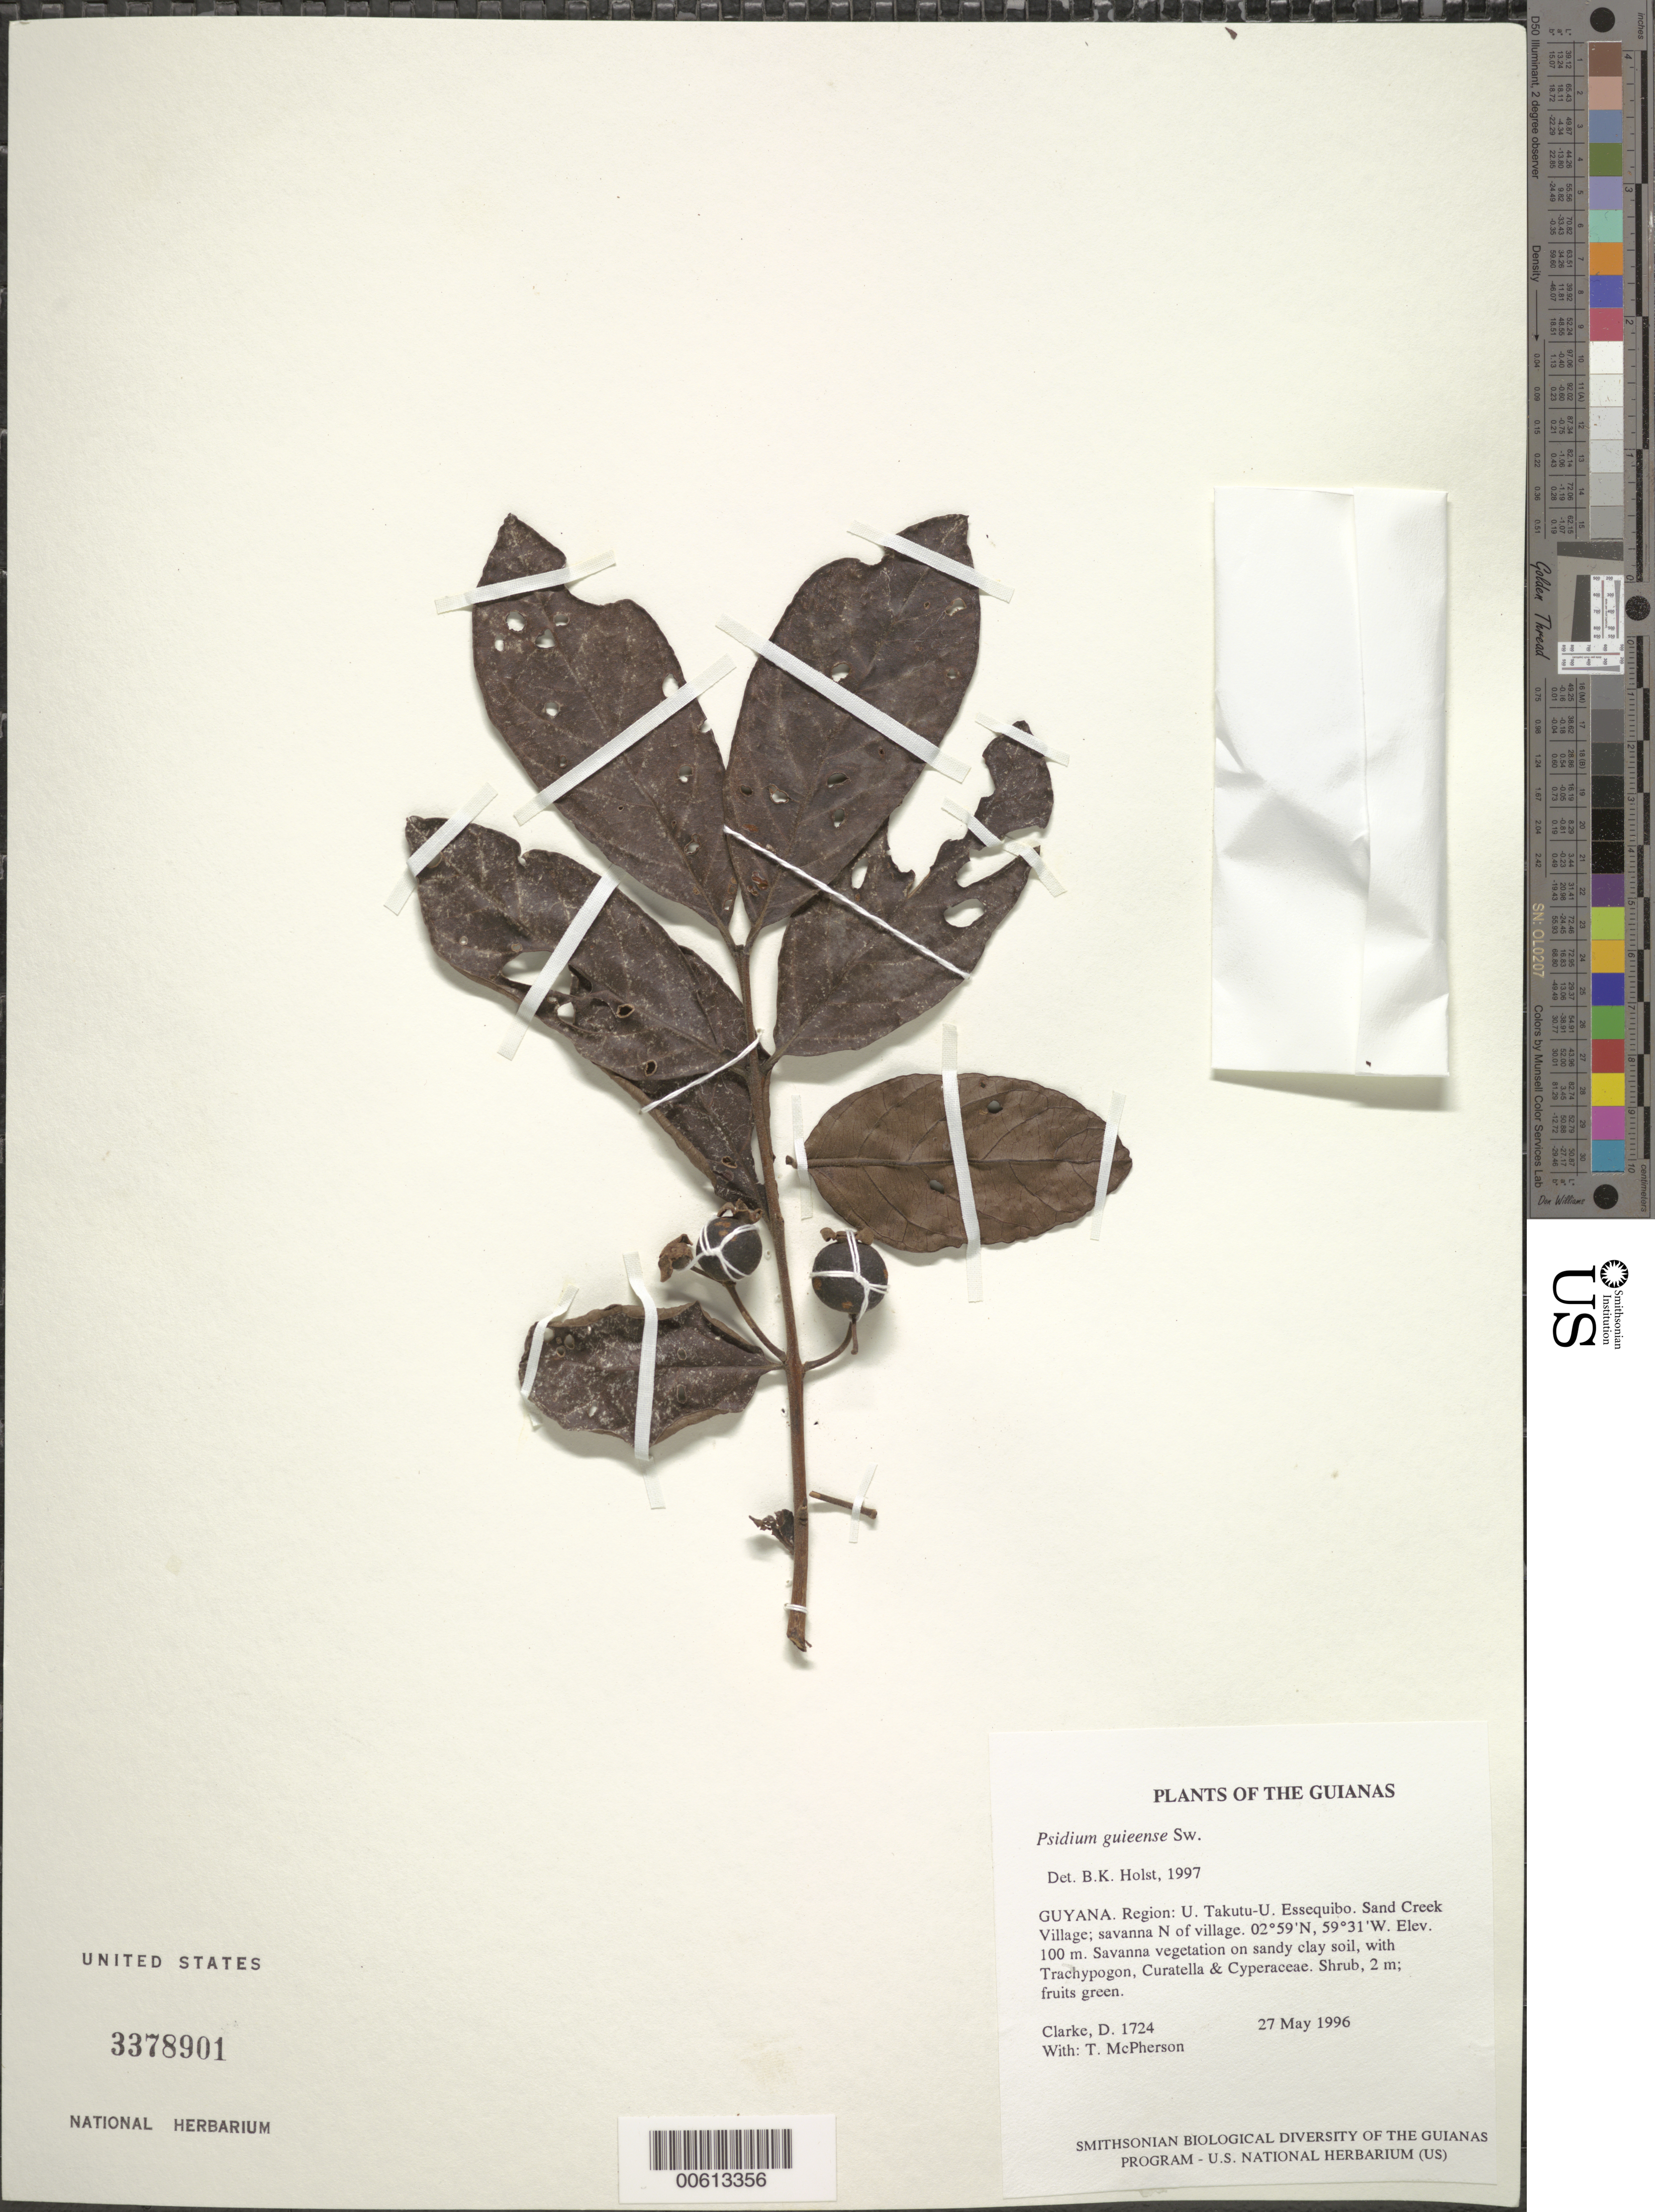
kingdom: Plantae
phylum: Tracheophyta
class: Magnoliopsida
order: Myrtales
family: Myrtaceae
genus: Psidium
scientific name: Psidium guineense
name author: Sw.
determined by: Holst, Bruce K.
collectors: H. D. Clarke & T. McPherson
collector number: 1724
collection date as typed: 27 May 1996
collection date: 1996-05-27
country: Guyana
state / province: U. Takutu-U. Essequibo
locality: Sand Creek Village; savanna N of village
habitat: Savanna vegetation on sandy clay soil, with Trachypogon, Curatella & Cyperaceae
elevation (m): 100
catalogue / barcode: US 3378901